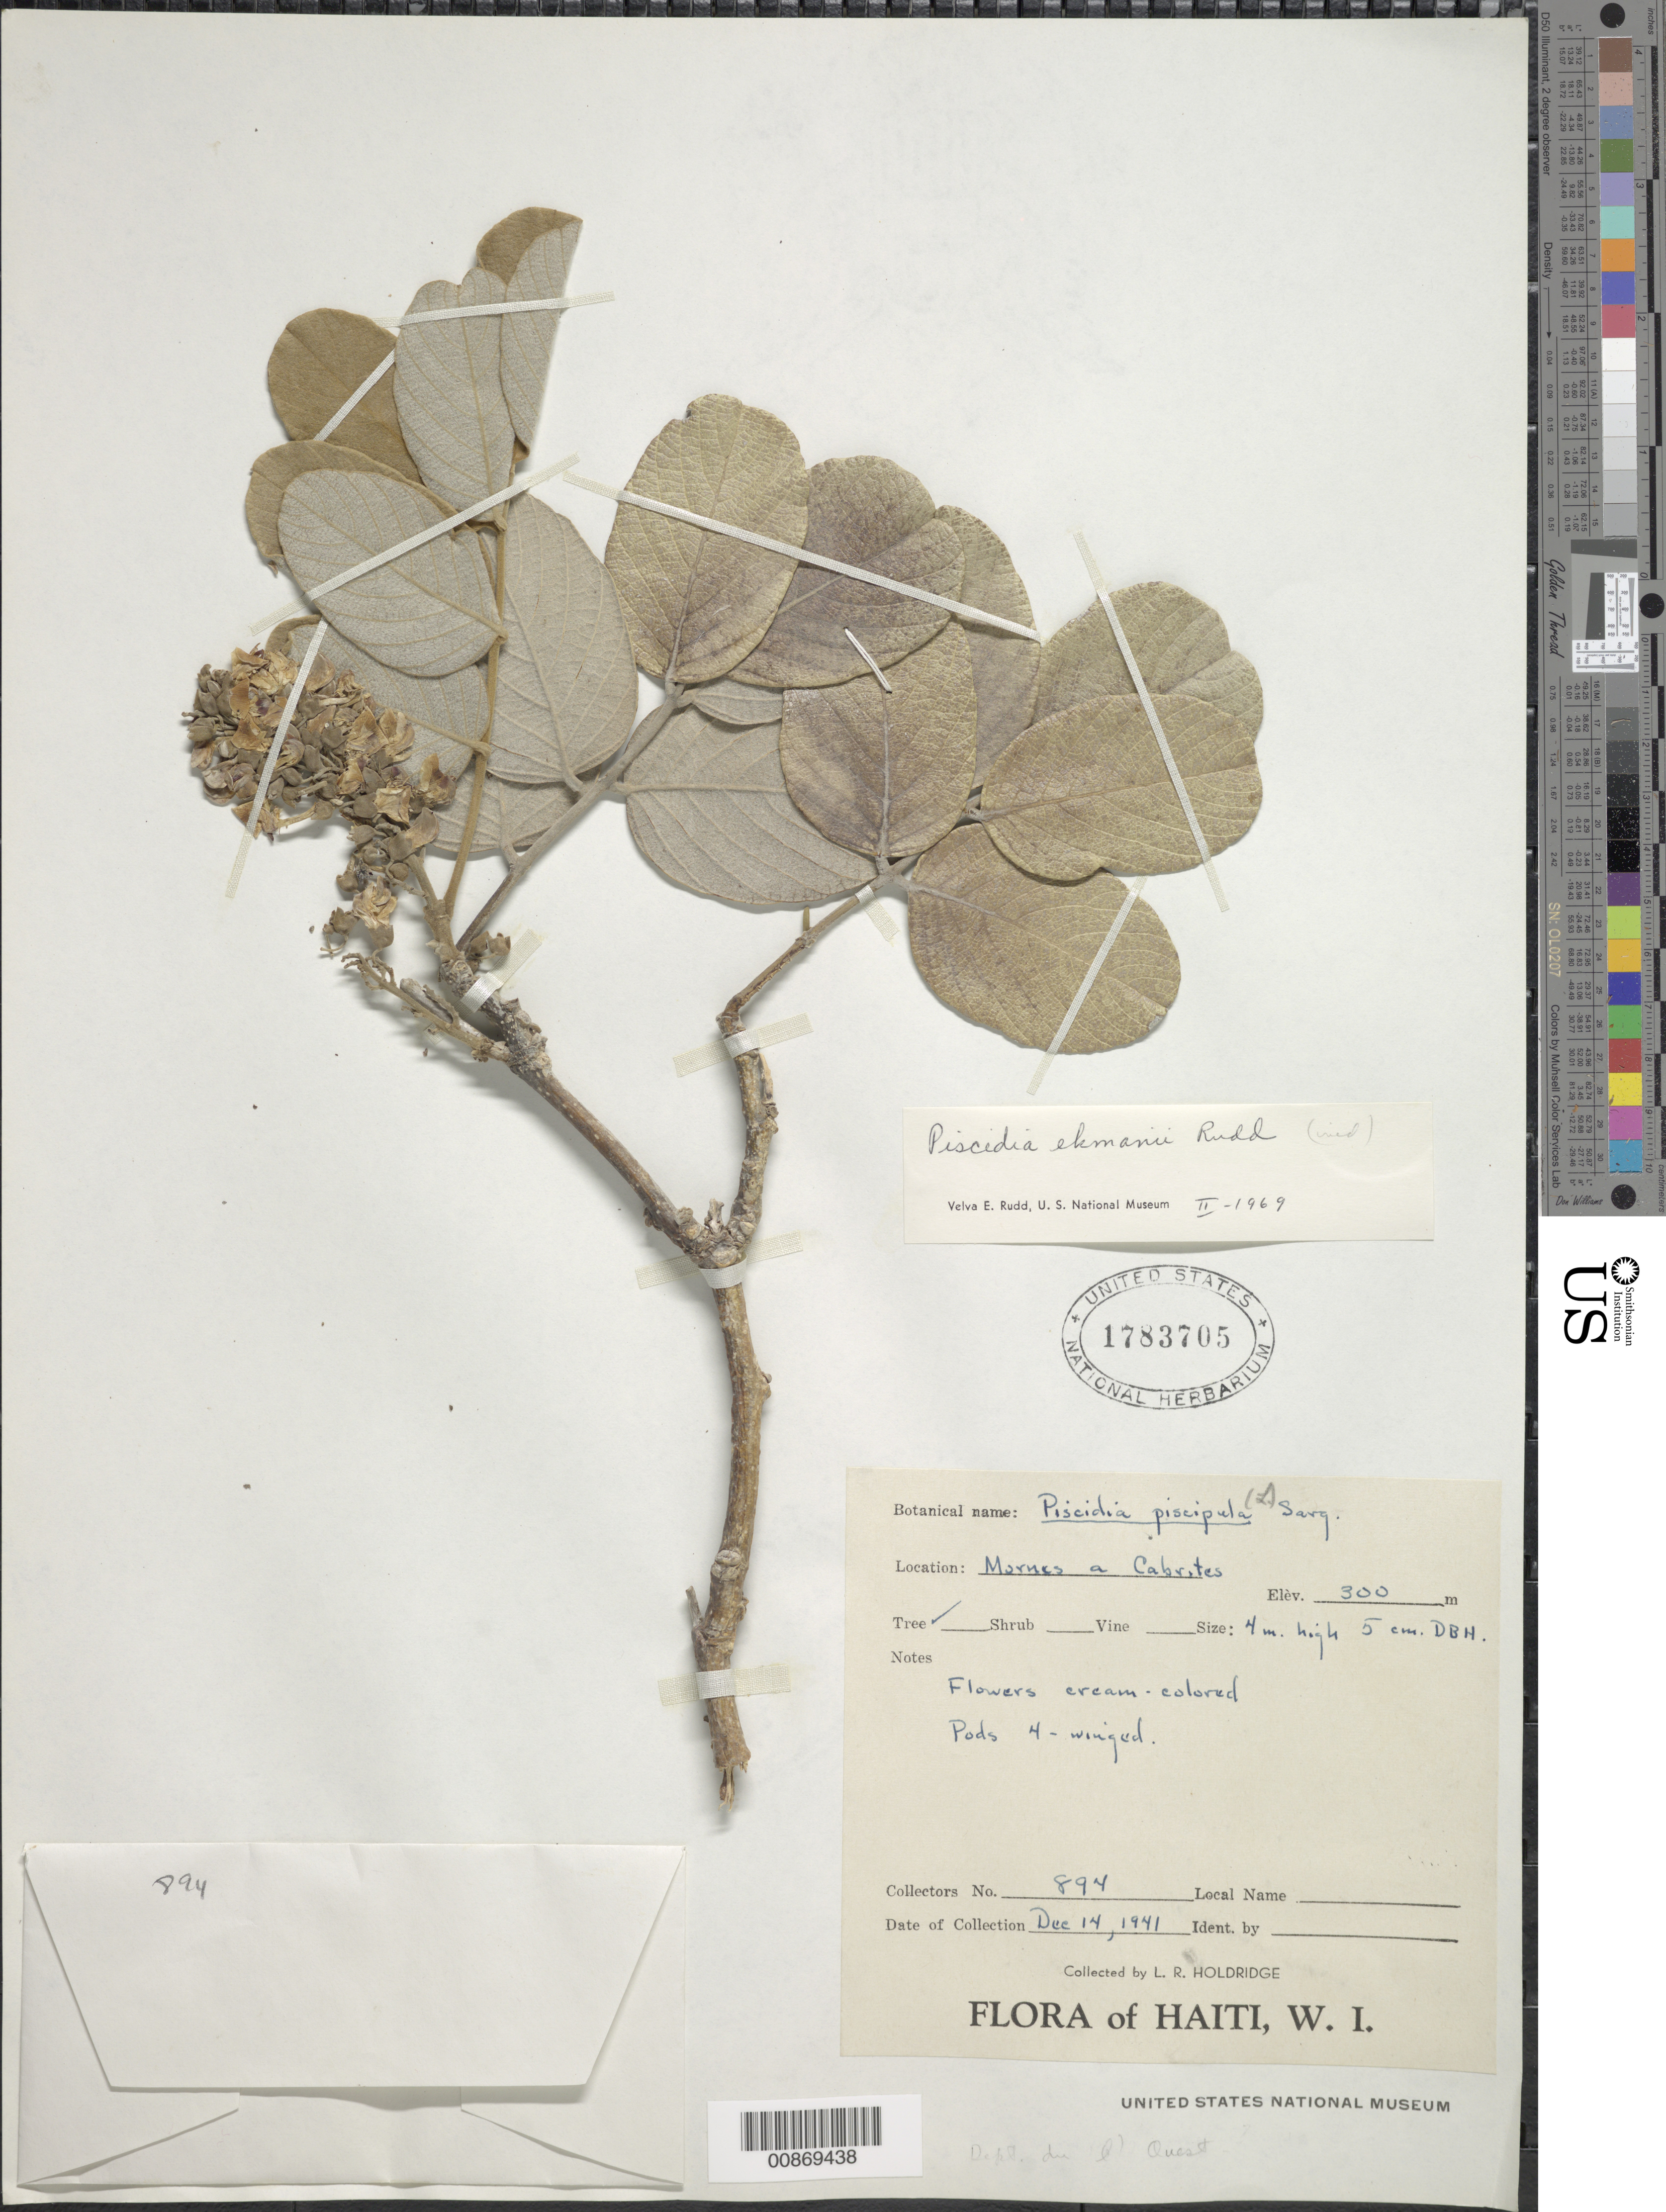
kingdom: Plantae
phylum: Tracheophyta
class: Magnoliopsida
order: Fabales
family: Fabaceae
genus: Piscidia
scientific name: Piscidia ekmanii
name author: Rudd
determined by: Rudd, V. E.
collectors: L. Holdridge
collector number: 894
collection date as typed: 14 Dec 1941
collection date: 1941-12-14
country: Haiti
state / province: Ouest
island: Hispaniola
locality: Mornes à Cabrites.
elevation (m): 300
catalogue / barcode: US 1783705